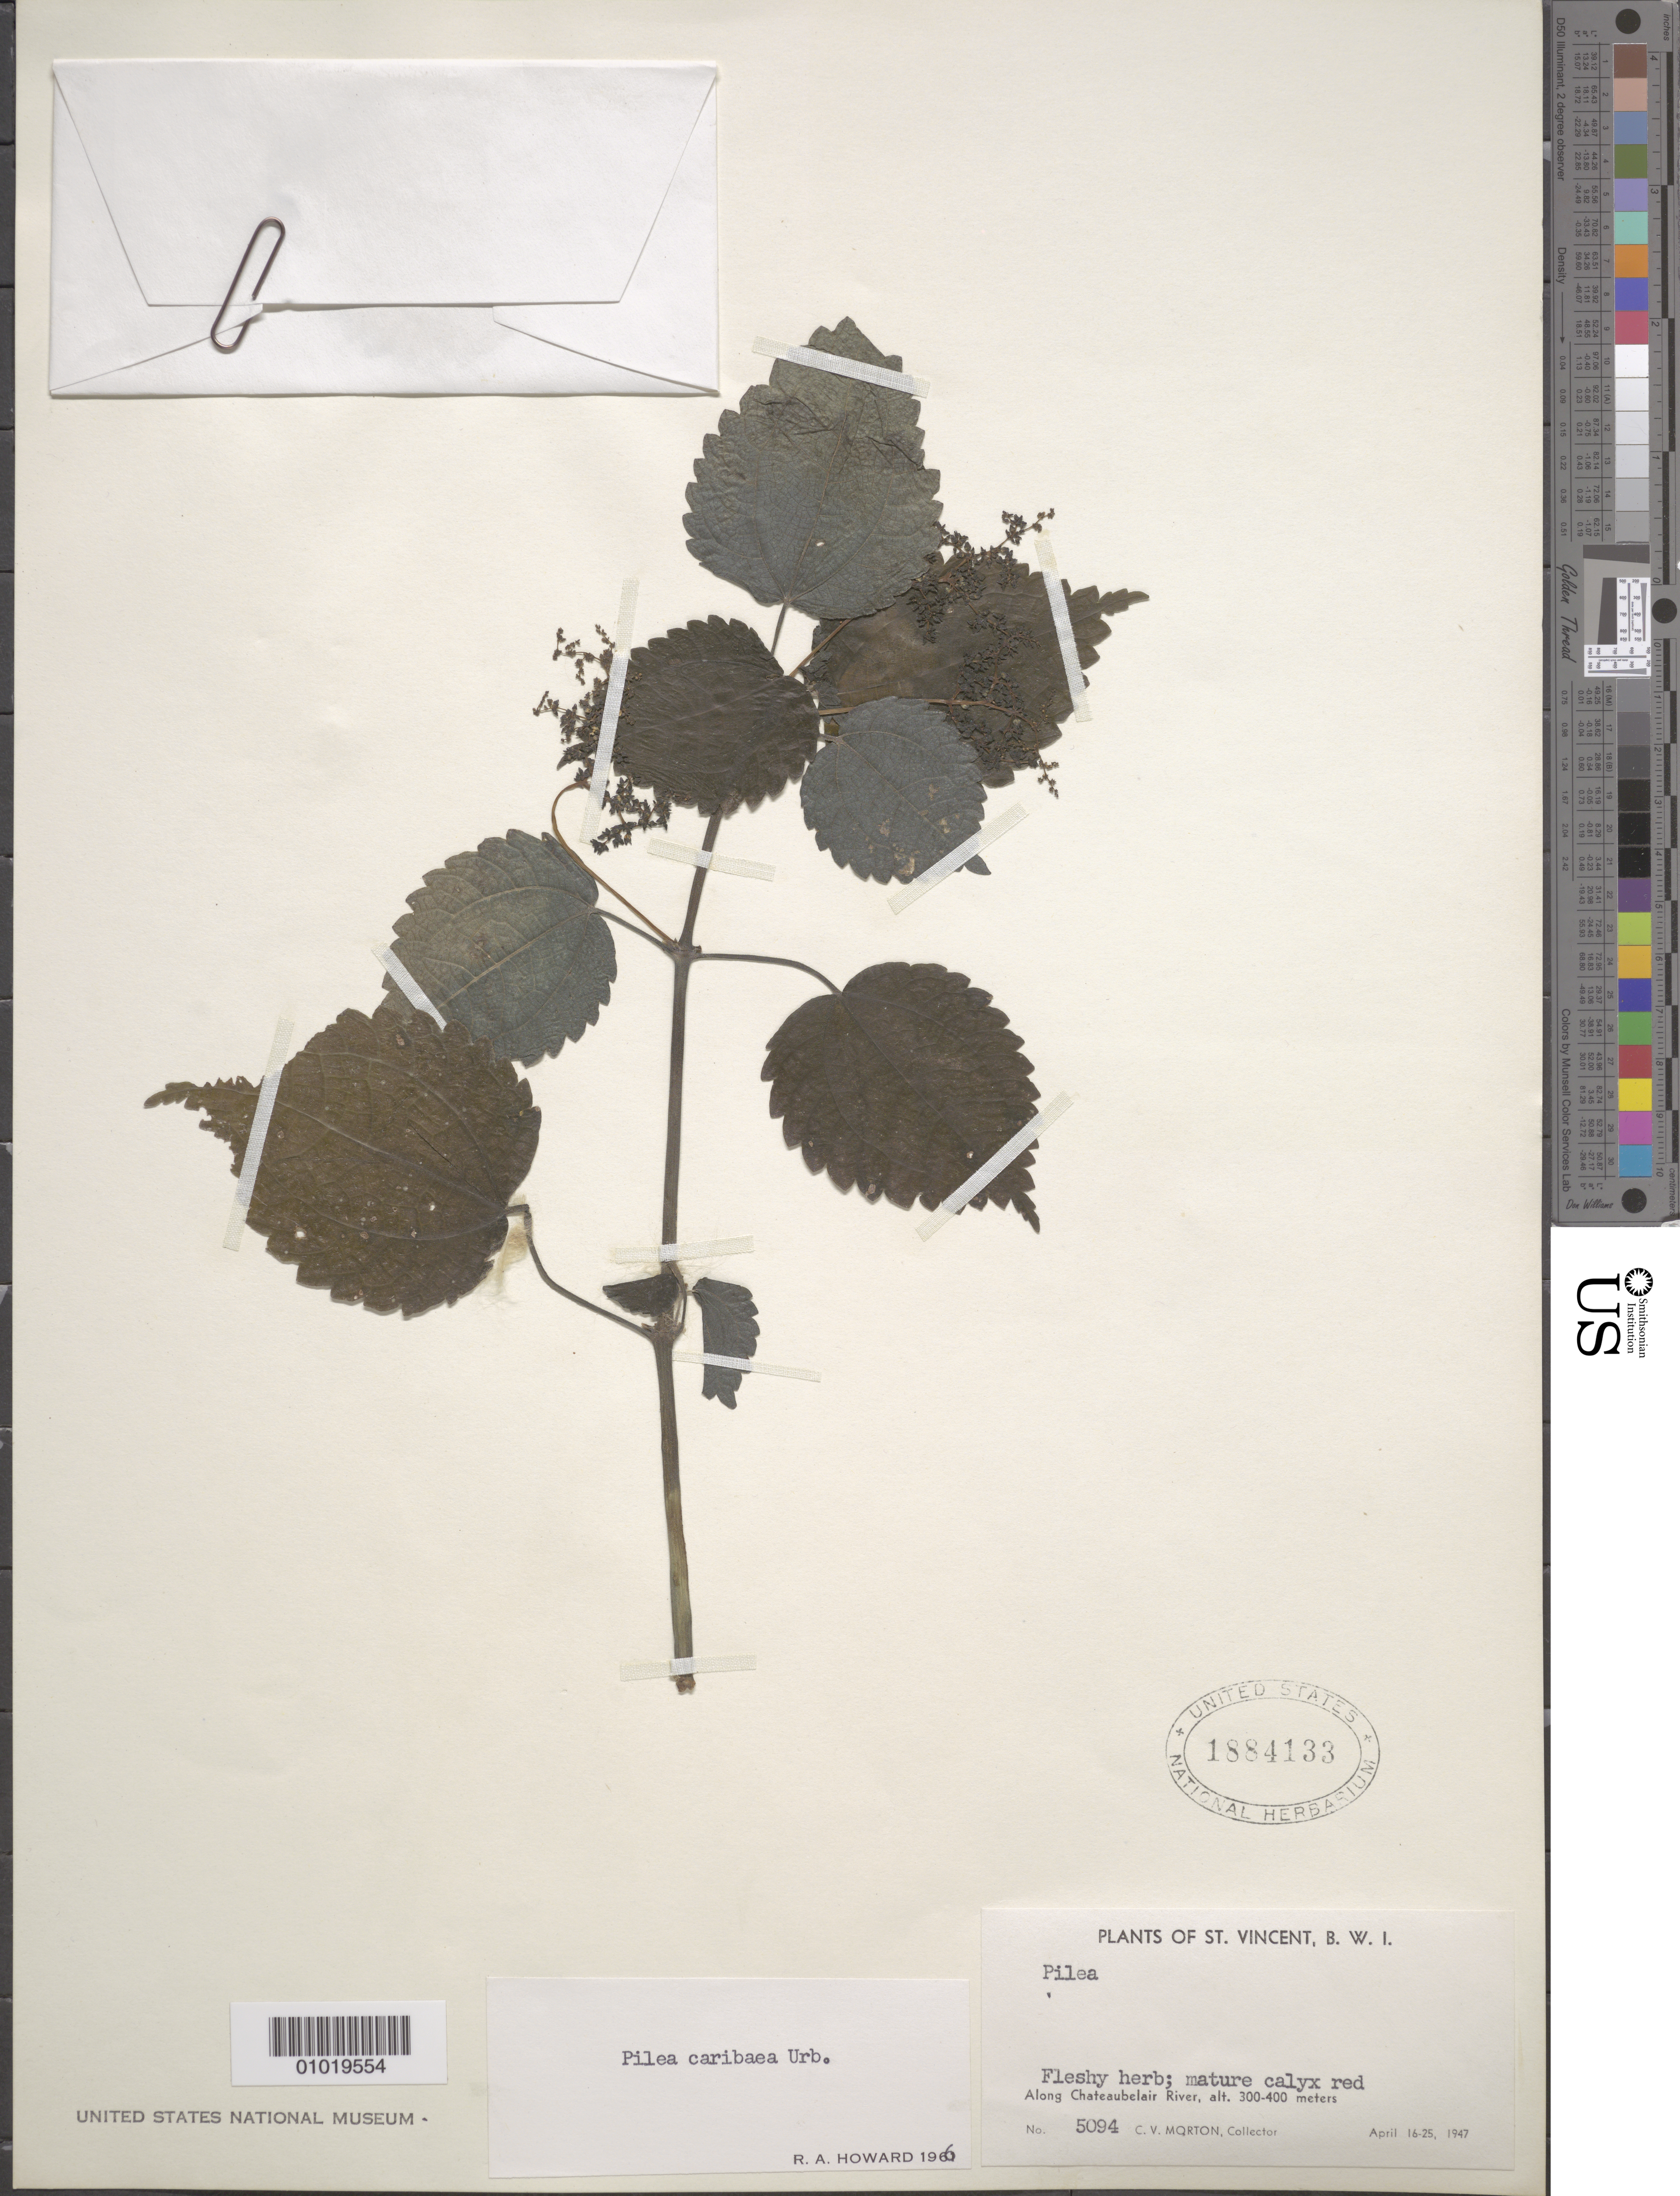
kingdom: Plantae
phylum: Tracheophyta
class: Magnoliopsida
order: Rosales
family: Urticaceae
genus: Pilea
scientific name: Pilea caribaea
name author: Urb.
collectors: C. V. Morton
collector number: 5094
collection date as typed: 16 Apr 1947 to 25 Apr 1947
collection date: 1947-04-16/1947-04-25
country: St. Vincent - Grenadines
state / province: Saint David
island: St. Vincent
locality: Along Chateaubelair River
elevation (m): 300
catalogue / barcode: US 1884133